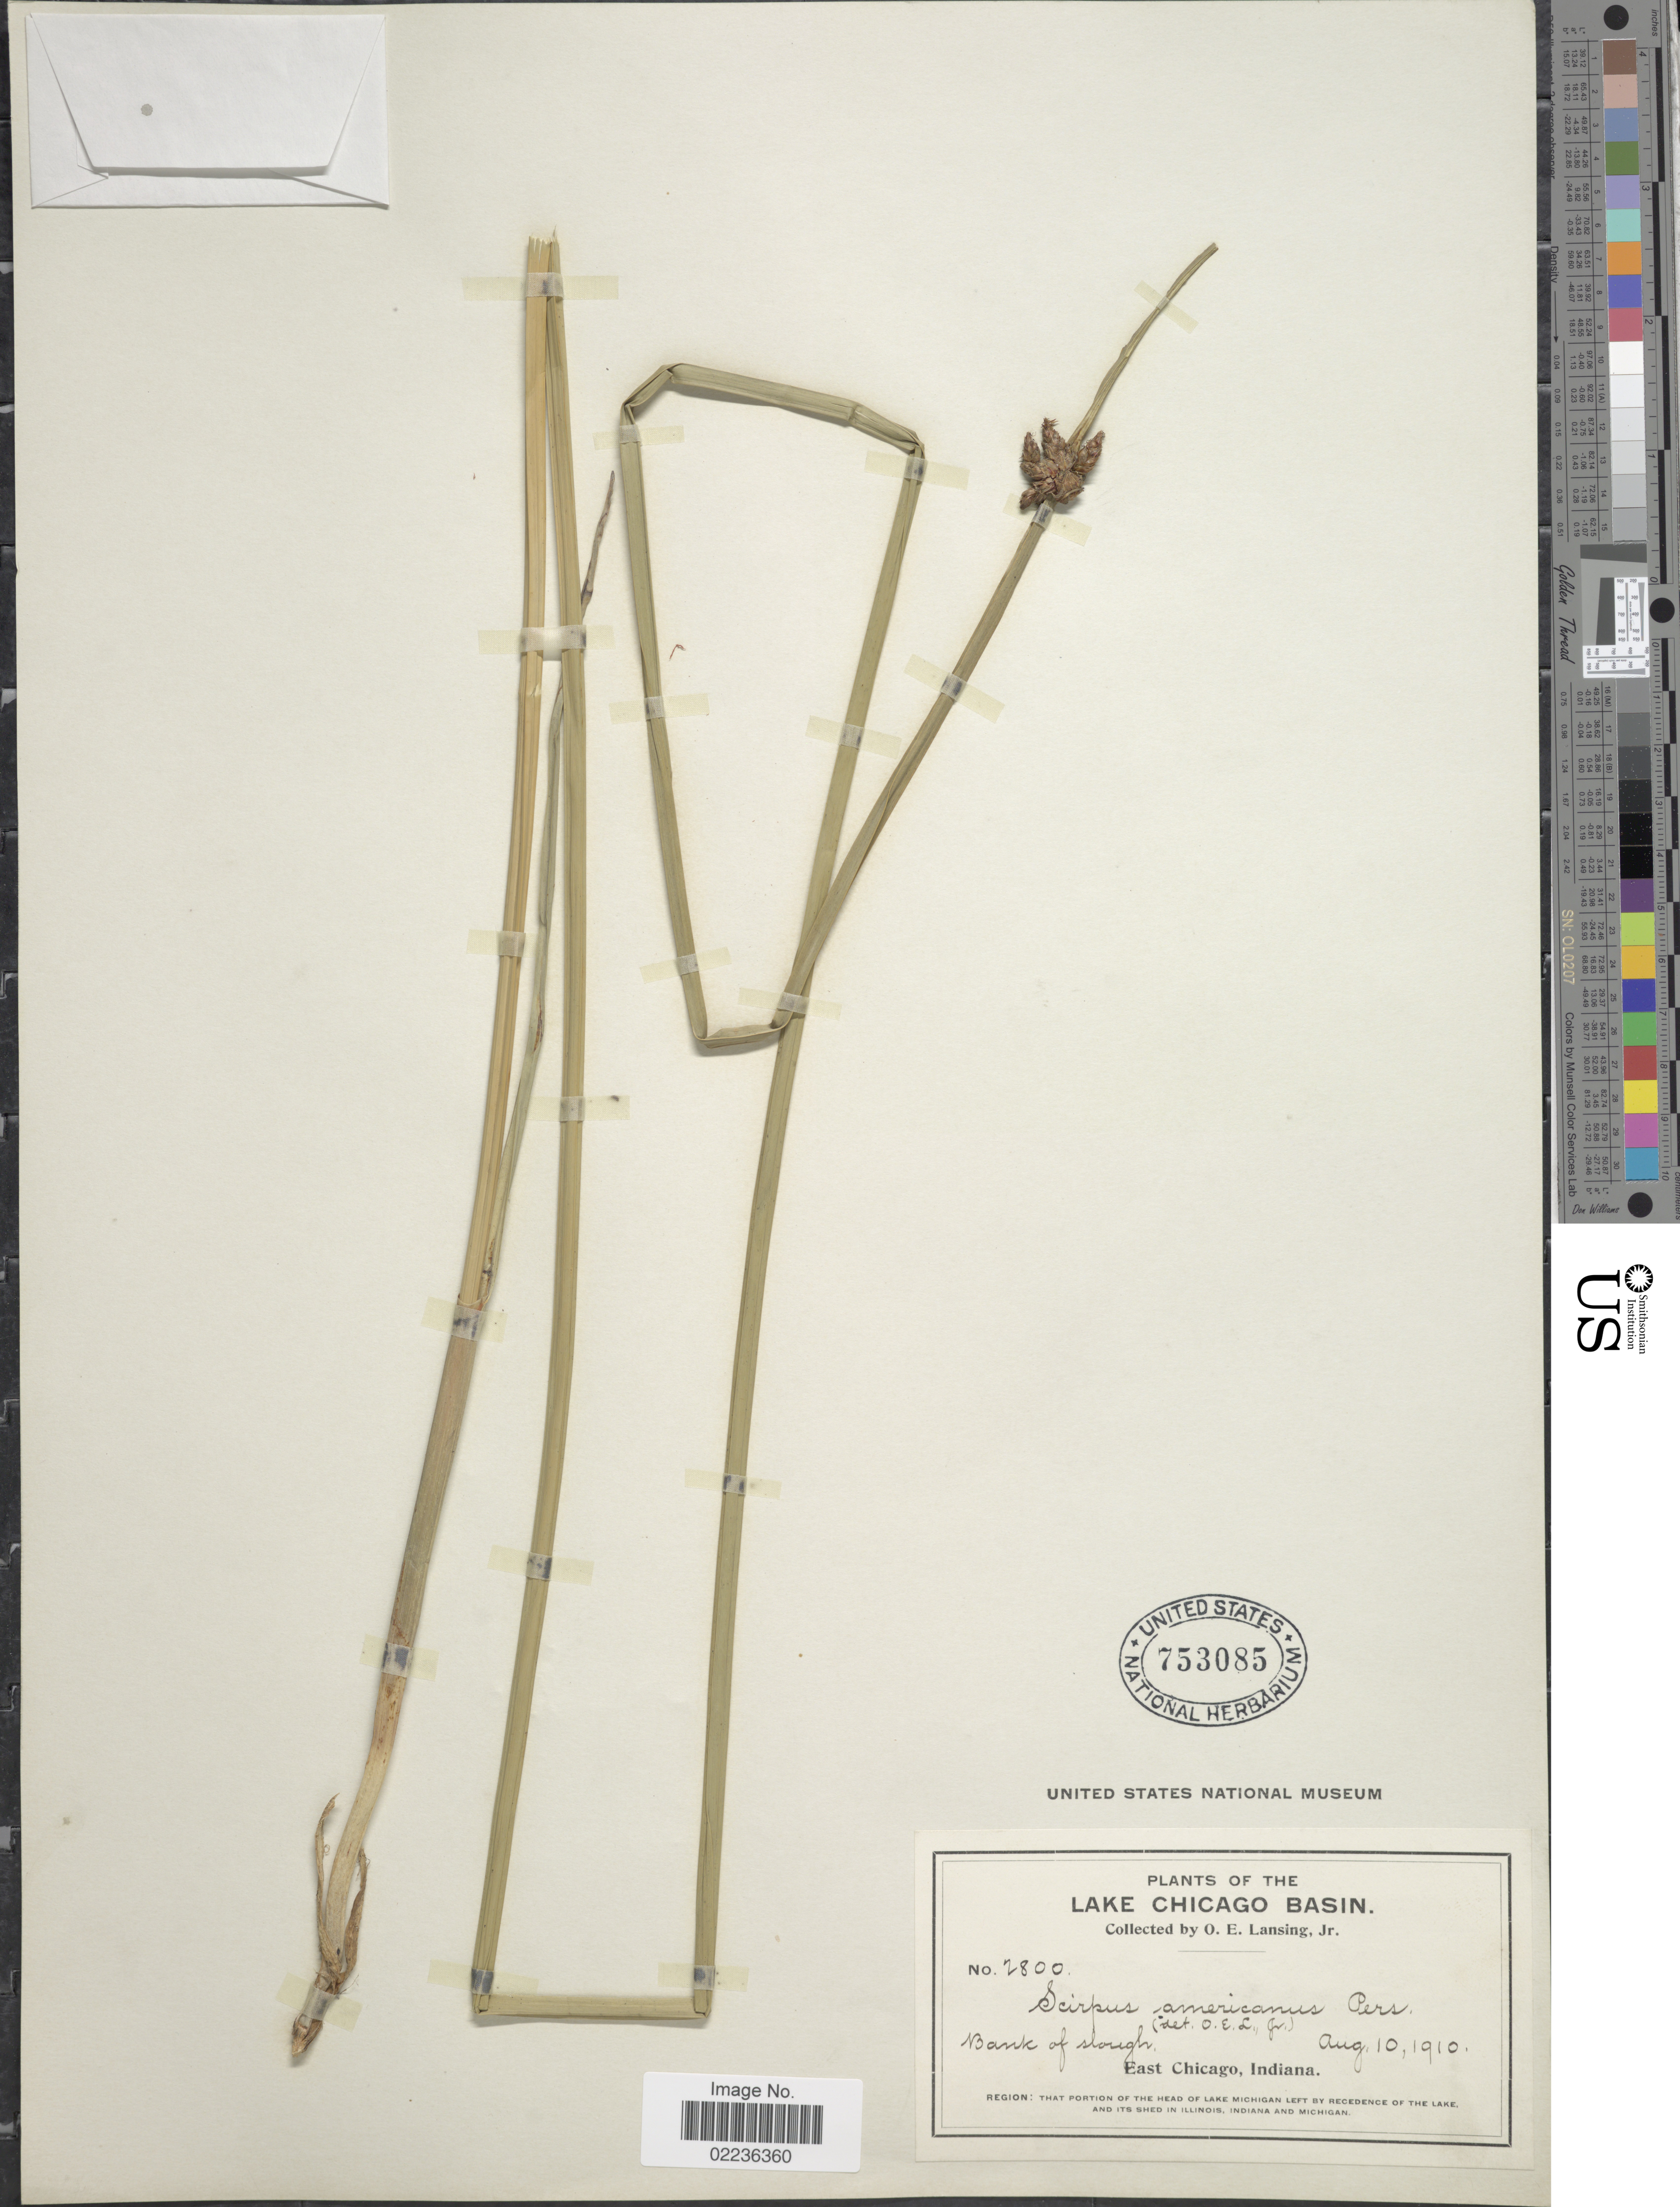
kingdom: Plantae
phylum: Tracheophyta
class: Liliopsida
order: Poales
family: Cyperaceae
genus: Schoenoplectus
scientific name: Schoenoplectus pungens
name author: (Vahl) Palla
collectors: O. Lansing Jr.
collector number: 2800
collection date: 1910-08-10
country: United States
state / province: Indiana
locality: Lake Chicago Basin, bank of slough, East Chicago, that portion of the head of lake Michigan left by recedence of the Lake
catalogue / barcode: US 753085